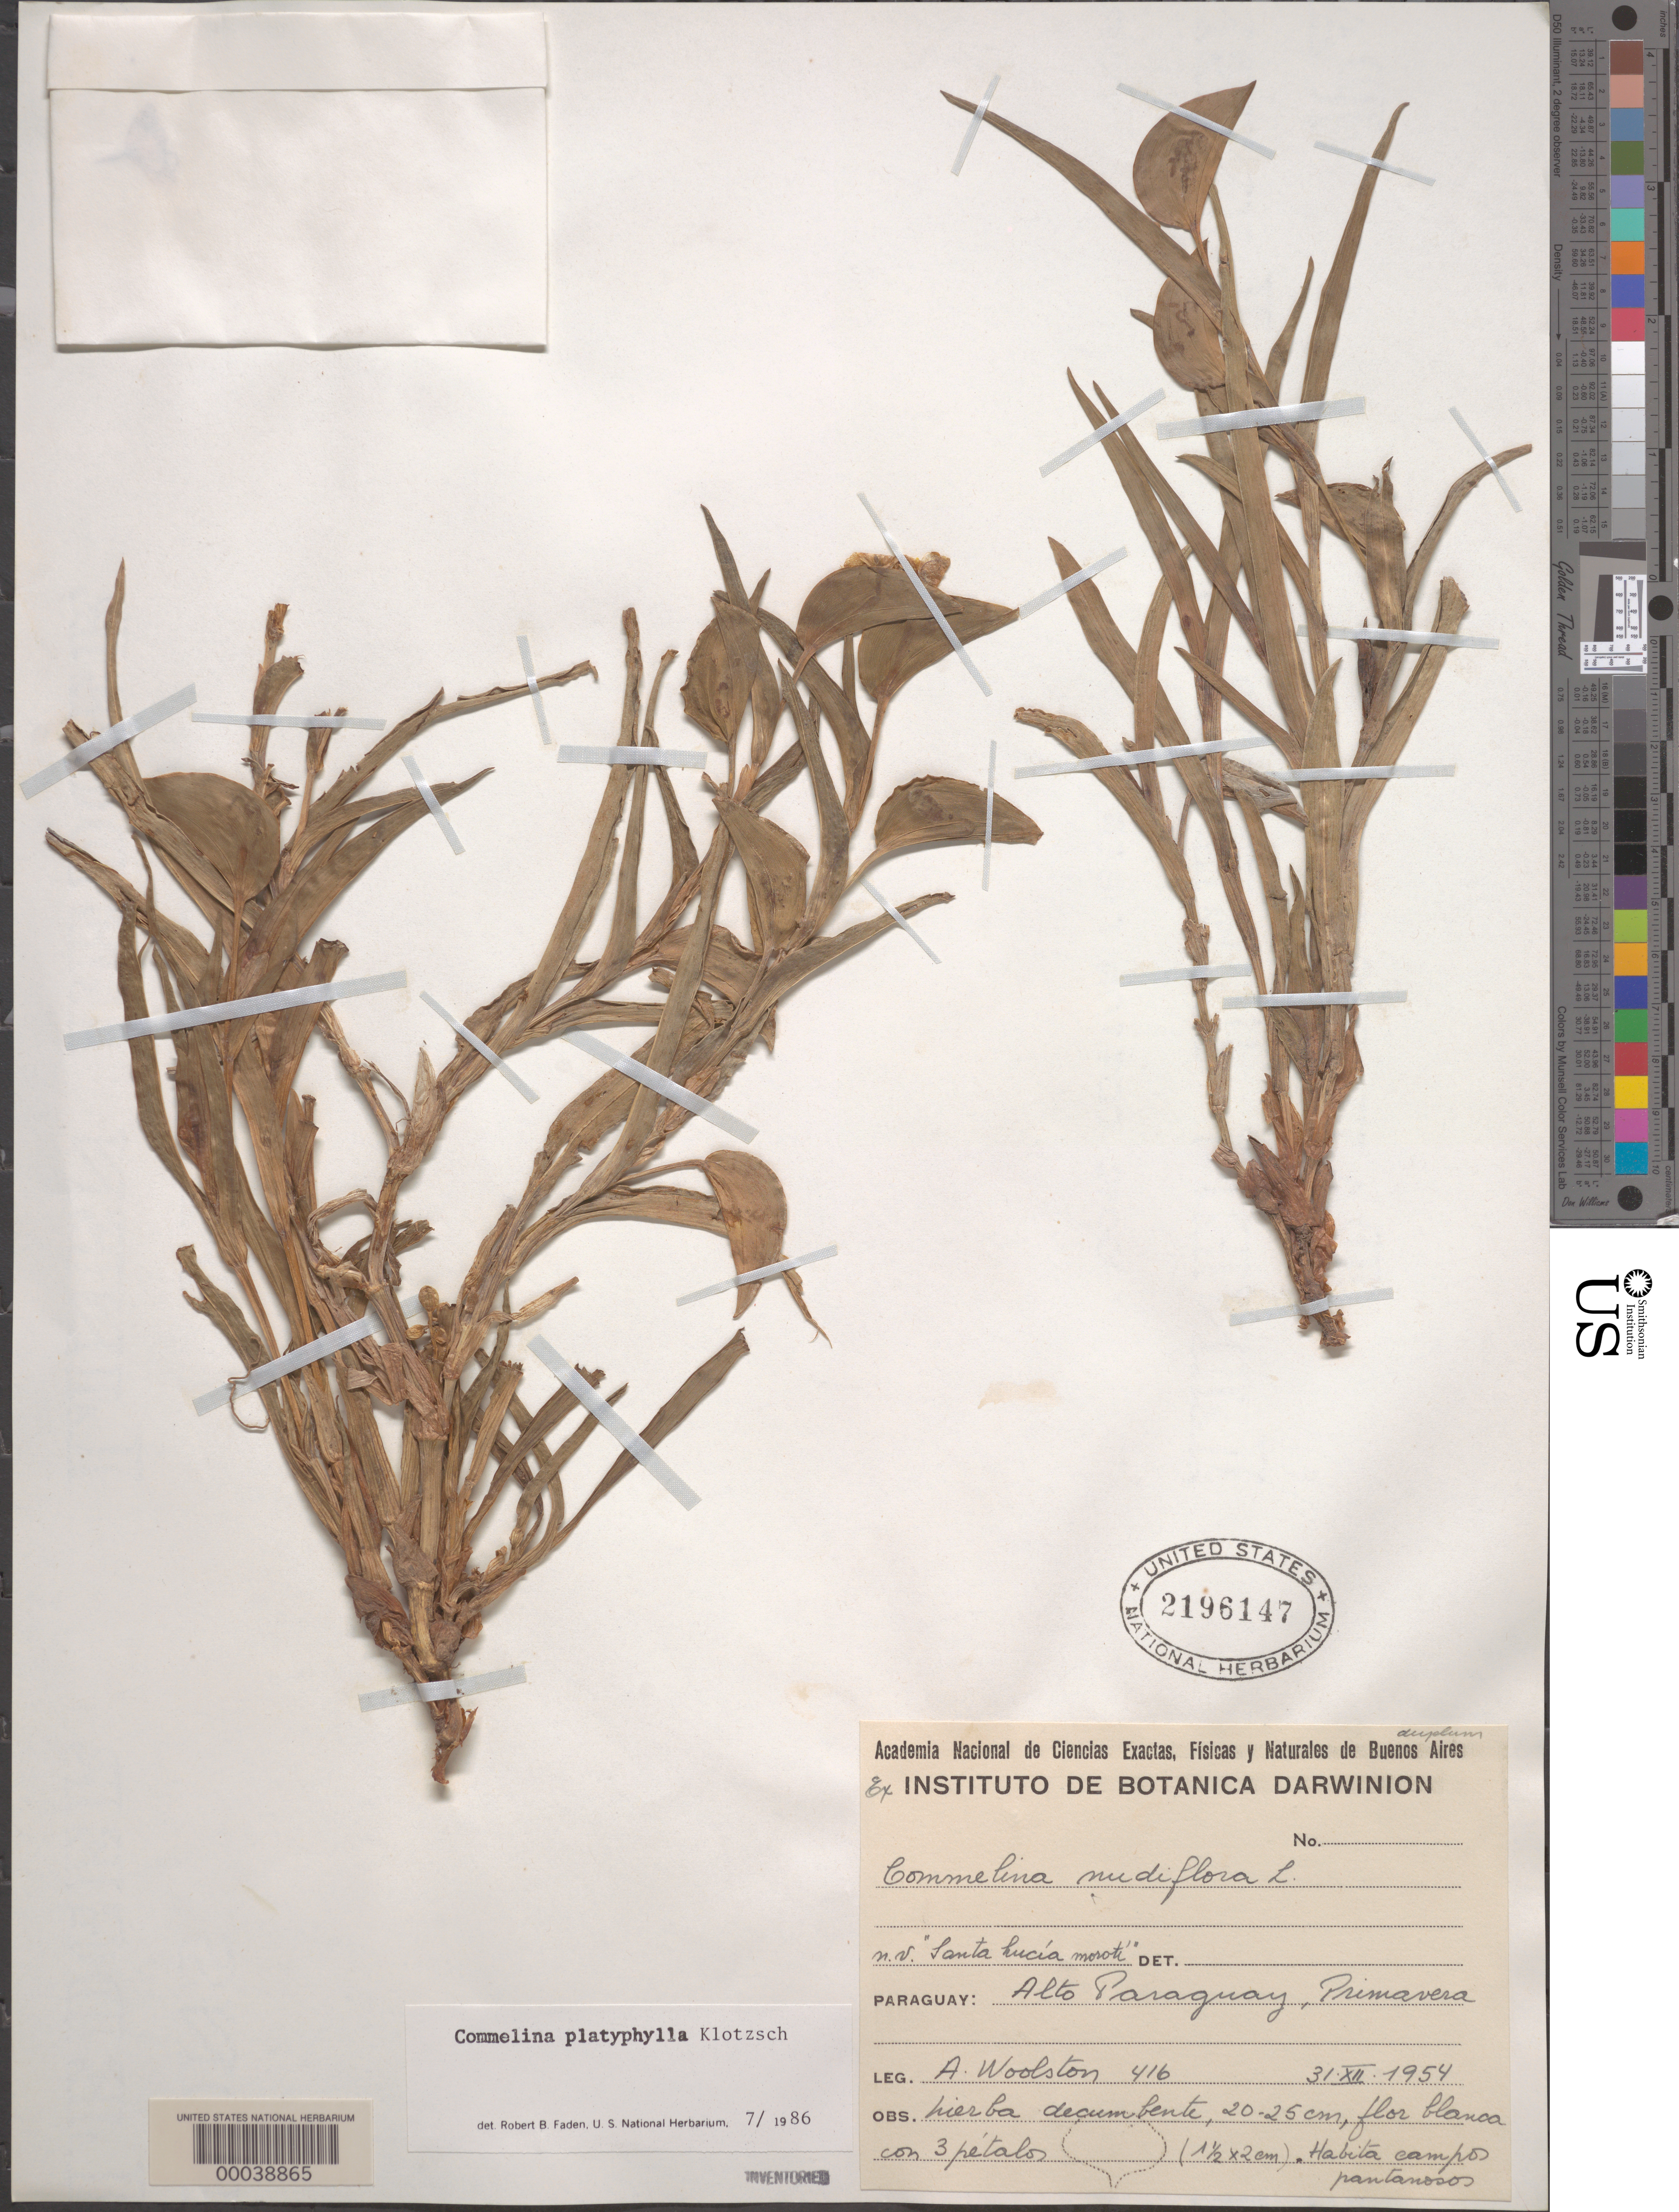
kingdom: Plantae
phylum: Tracheophyta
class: Liliopsida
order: Commelinales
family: Commelinaceae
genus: Commelina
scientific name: Commelina platyphylla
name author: Klotzsch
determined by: Faden, Robert B., (US), Smithsonian Institution - National Museum of Natural History (UNITED STATES)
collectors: A. Woolston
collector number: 416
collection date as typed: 31 Dec 1954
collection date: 1954-12-31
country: Paraguay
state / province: Alto Paraná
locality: Primavera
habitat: Open field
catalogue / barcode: US 2196147